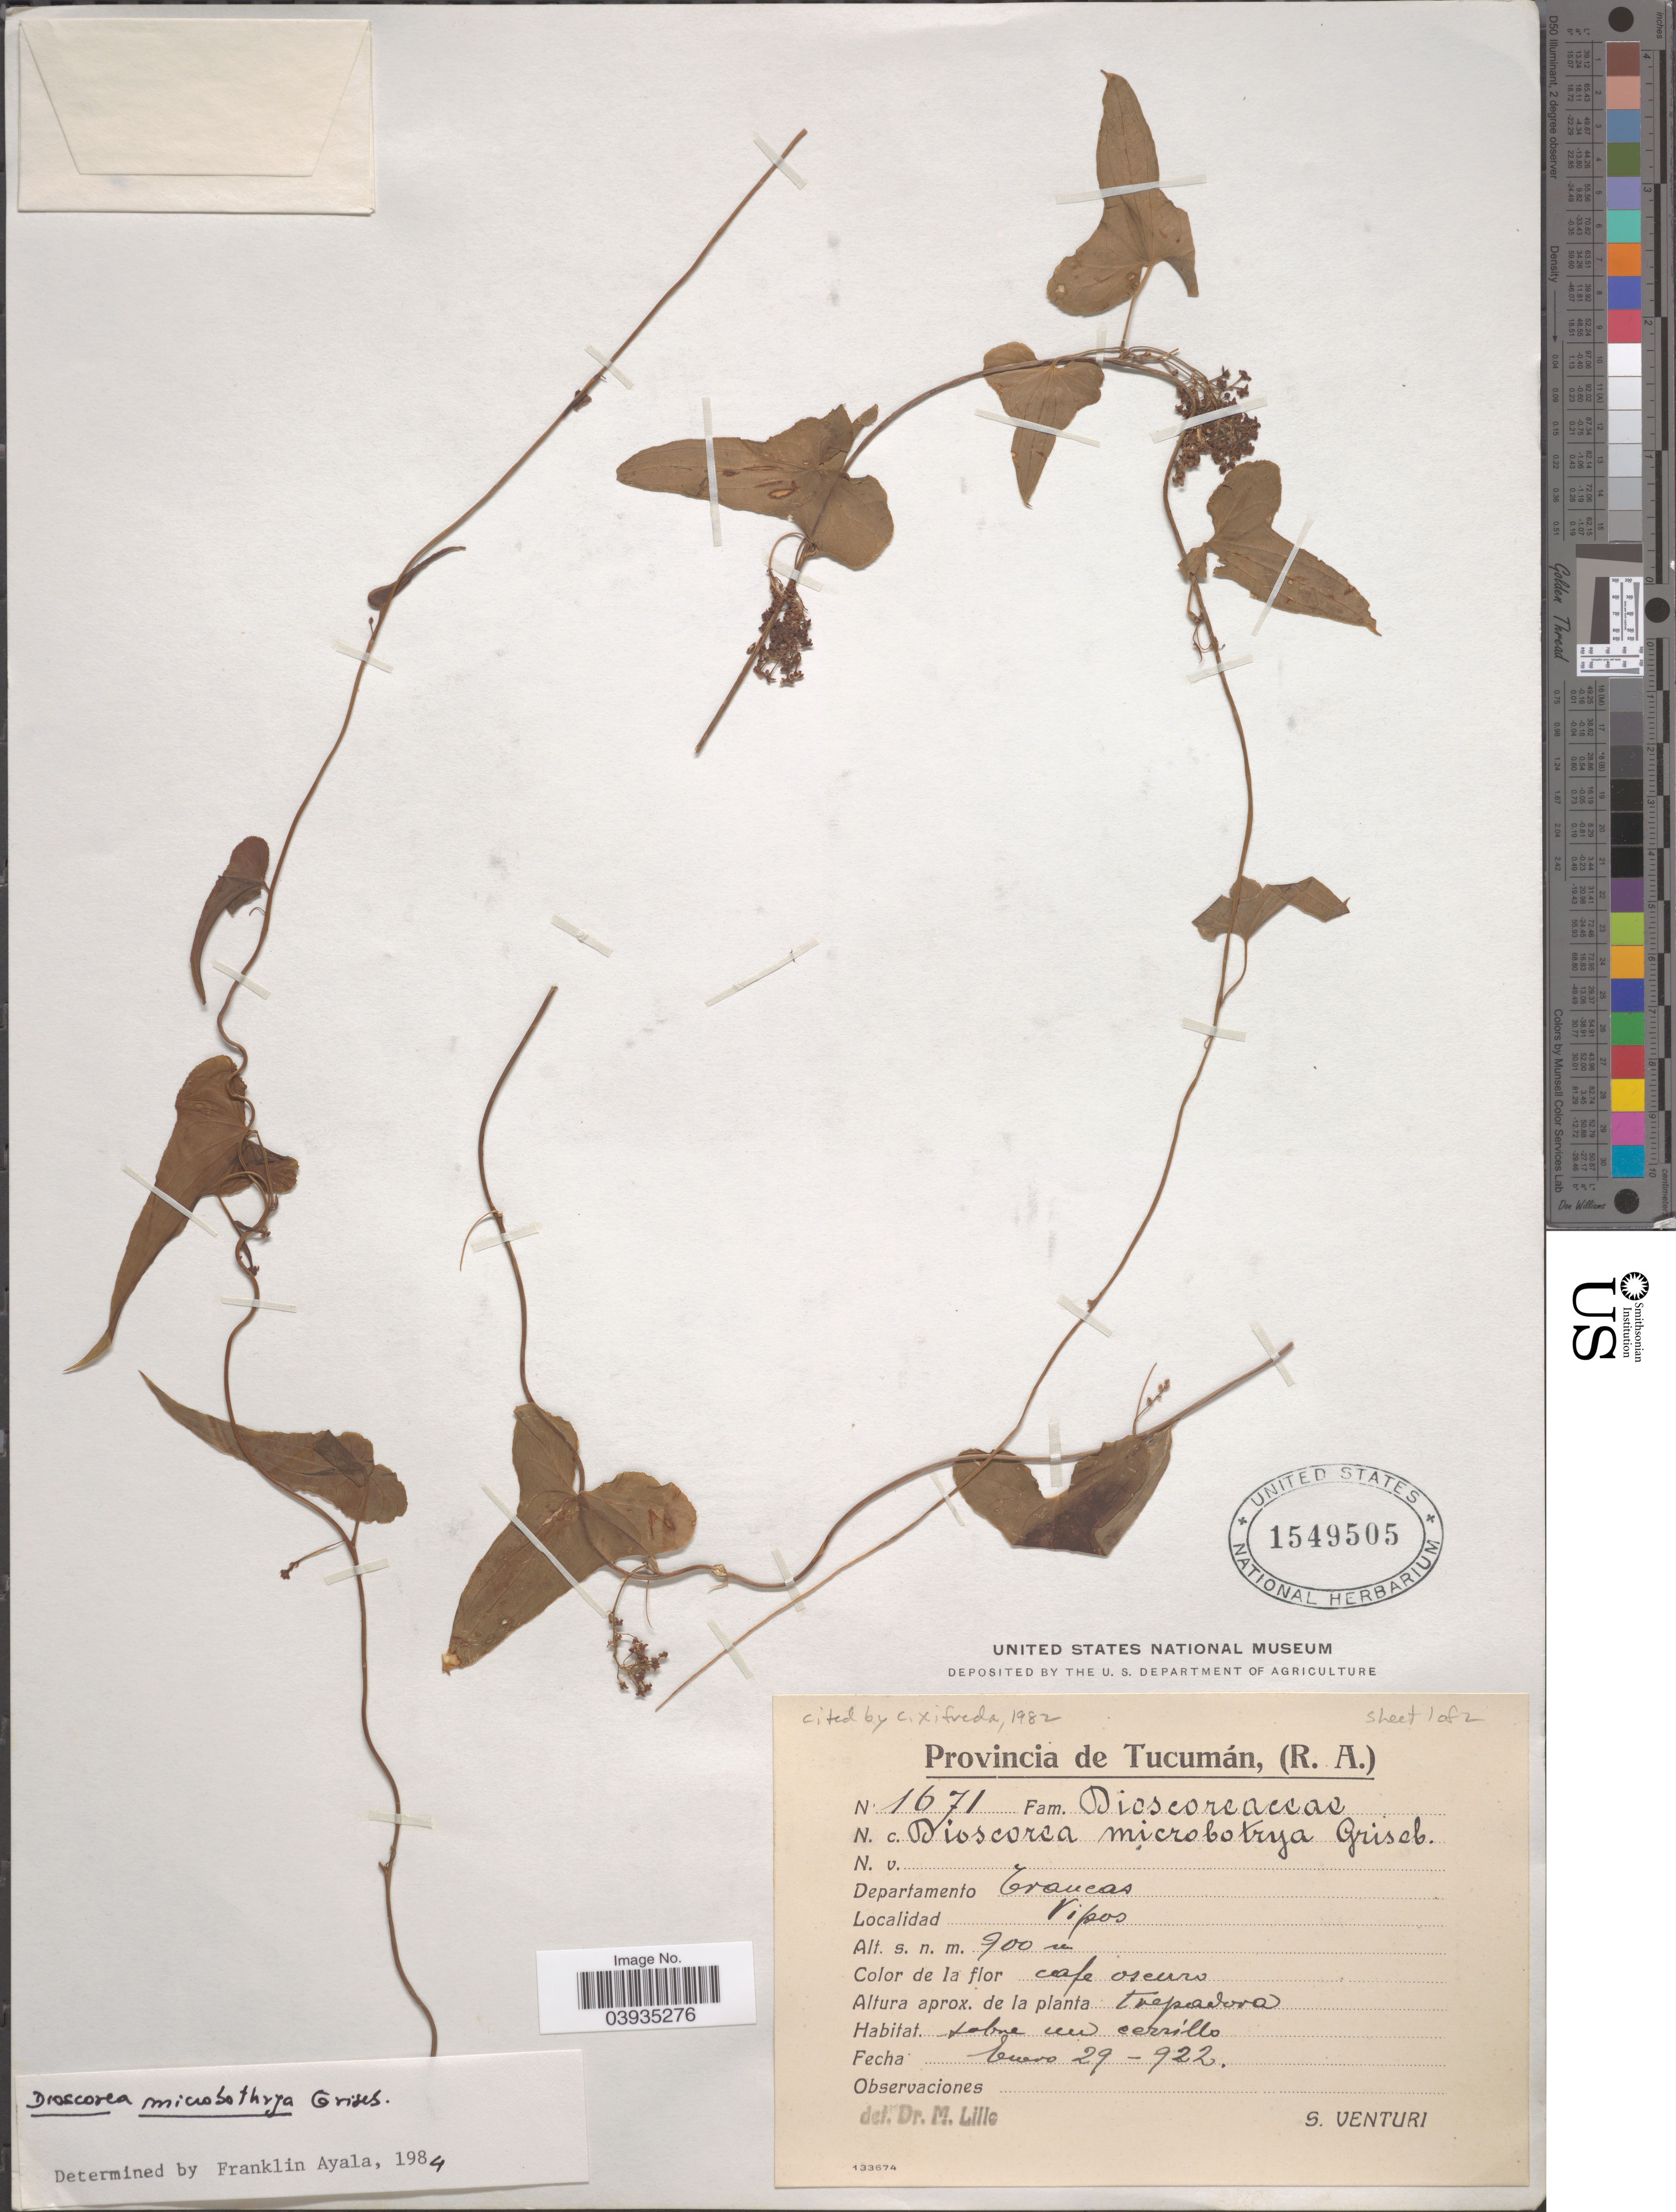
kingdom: Plantae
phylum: Tracheophyta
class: Liliopsida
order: Dioscoreales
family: Dioscoreaceae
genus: Dioscorea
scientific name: Dioscorea microbotrya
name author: Griseb.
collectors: S. Venturi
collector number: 1671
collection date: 1922-01-29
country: Argentina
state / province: Tucuman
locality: Departamento Trancas. Vipos.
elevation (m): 900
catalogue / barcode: US 1549505